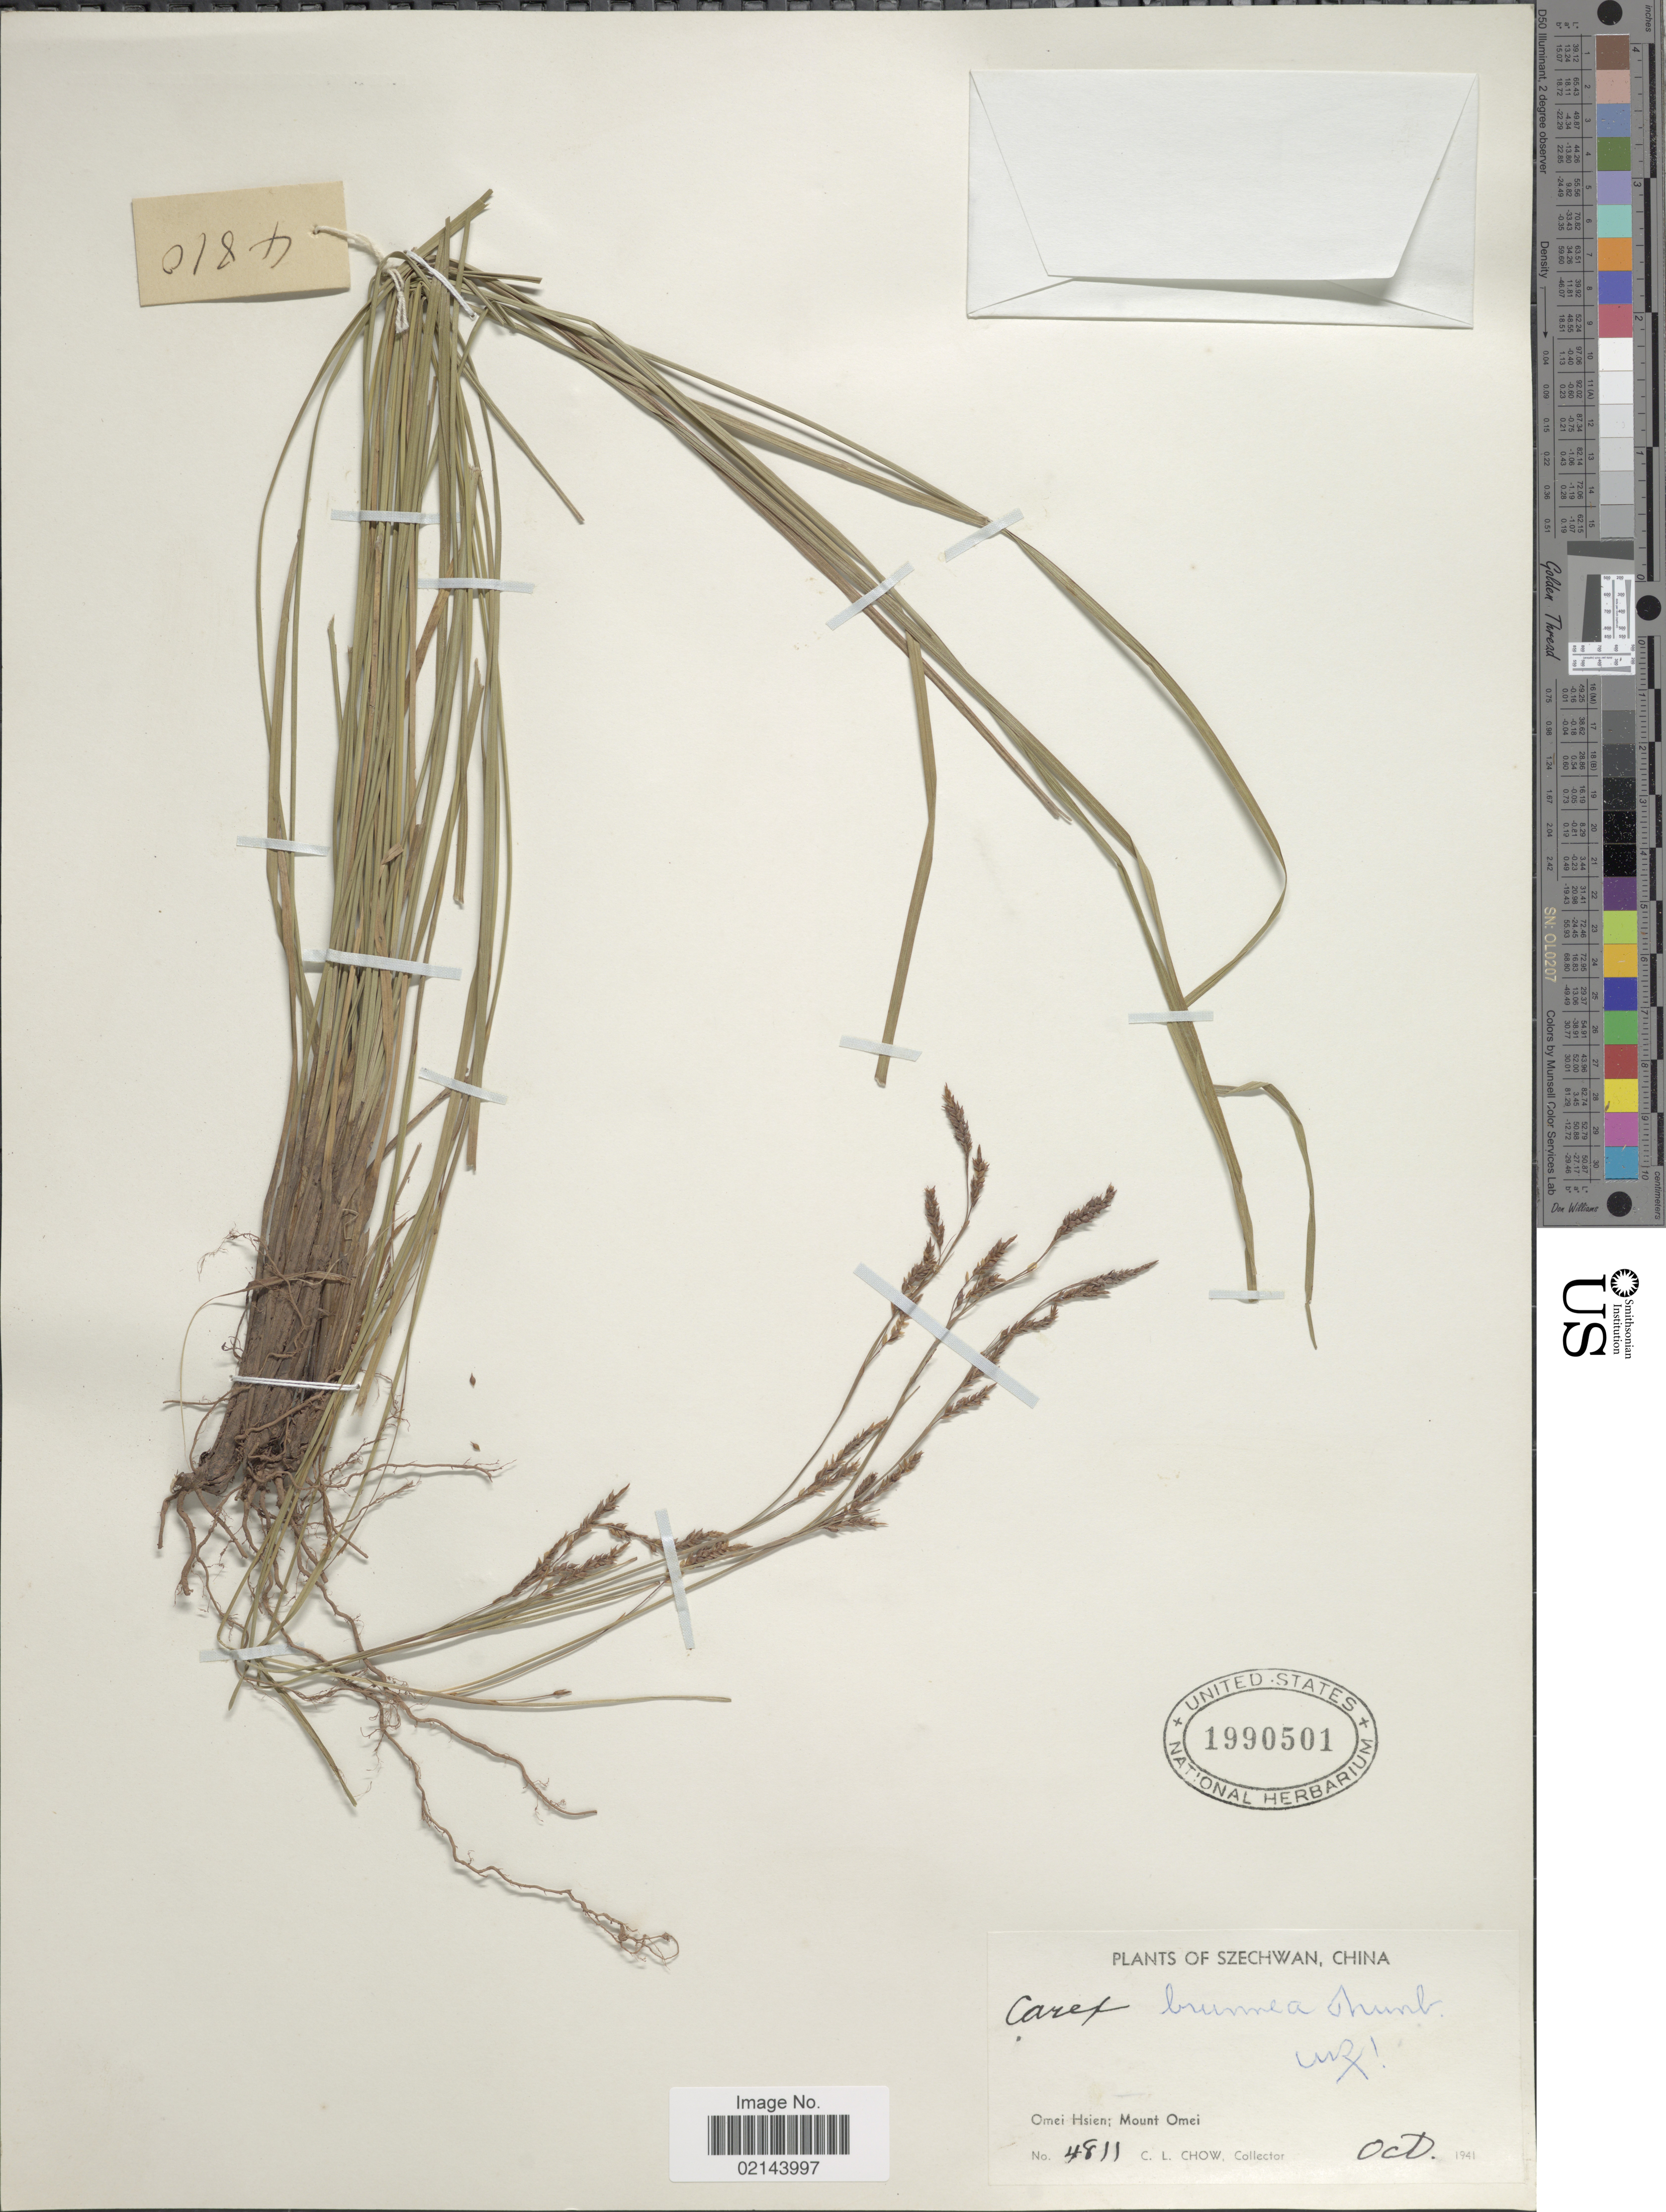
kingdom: Plantae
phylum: Tracheophyta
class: Liliopsida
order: Poales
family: Cyperaceae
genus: Carex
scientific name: Carex brunnea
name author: Thunb.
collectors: C. Chow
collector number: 4811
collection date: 1941-10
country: China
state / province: Sichuan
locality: Szechwan, Omei Hsien: Mount Omei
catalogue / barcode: US 1990501